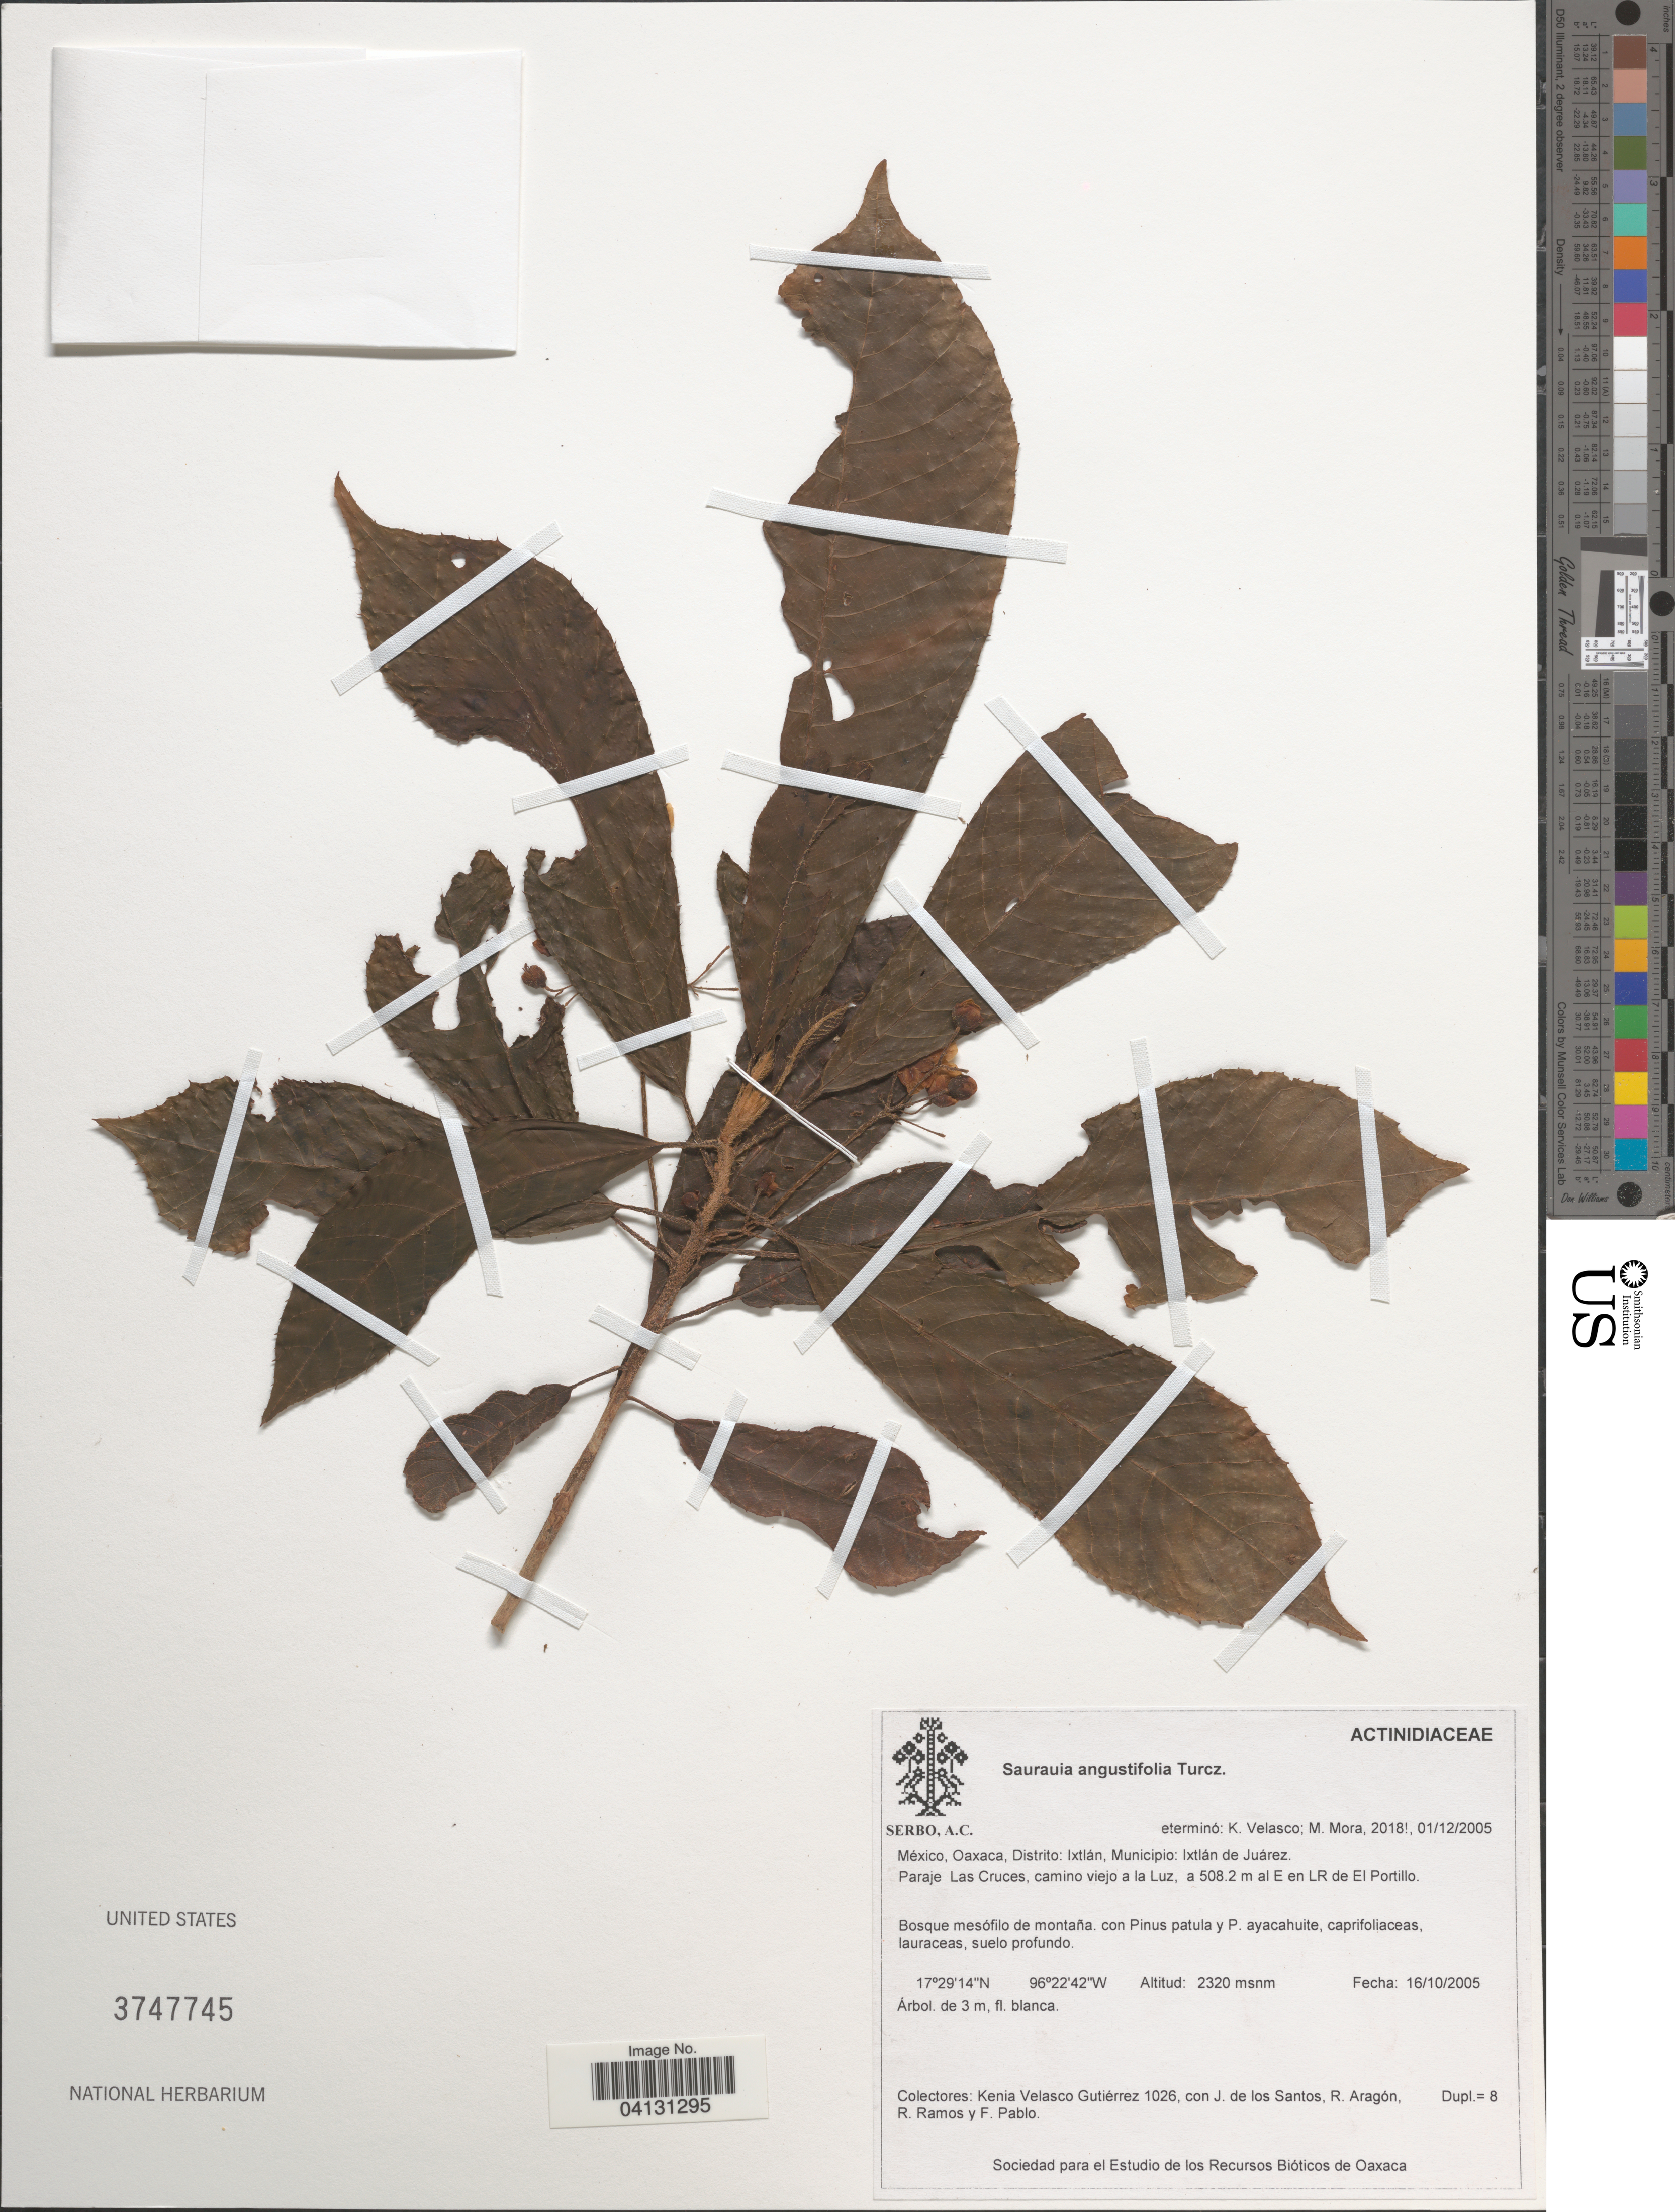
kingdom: Plantae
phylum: Tracheophyta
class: Magnoliopsida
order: Ericales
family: Actinidiaceae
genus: Saurauia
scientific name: Saurauia angustifolia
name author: Turcz.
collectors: K. Velasco Gutiérrez, J. Santos, R. ARAGON, R. Ramos & F. Pablo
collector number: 1026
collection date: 2005-10-16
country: Mexico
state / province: Oaxaca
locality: Distrito: Ixtlán, Municipio: Ixtlán de Juárez. Paraje Las Cruces, camino viejo a la Luz, a 508.2 m al E en LR de El Portillo.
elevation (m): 2320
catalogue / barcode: US 3747745